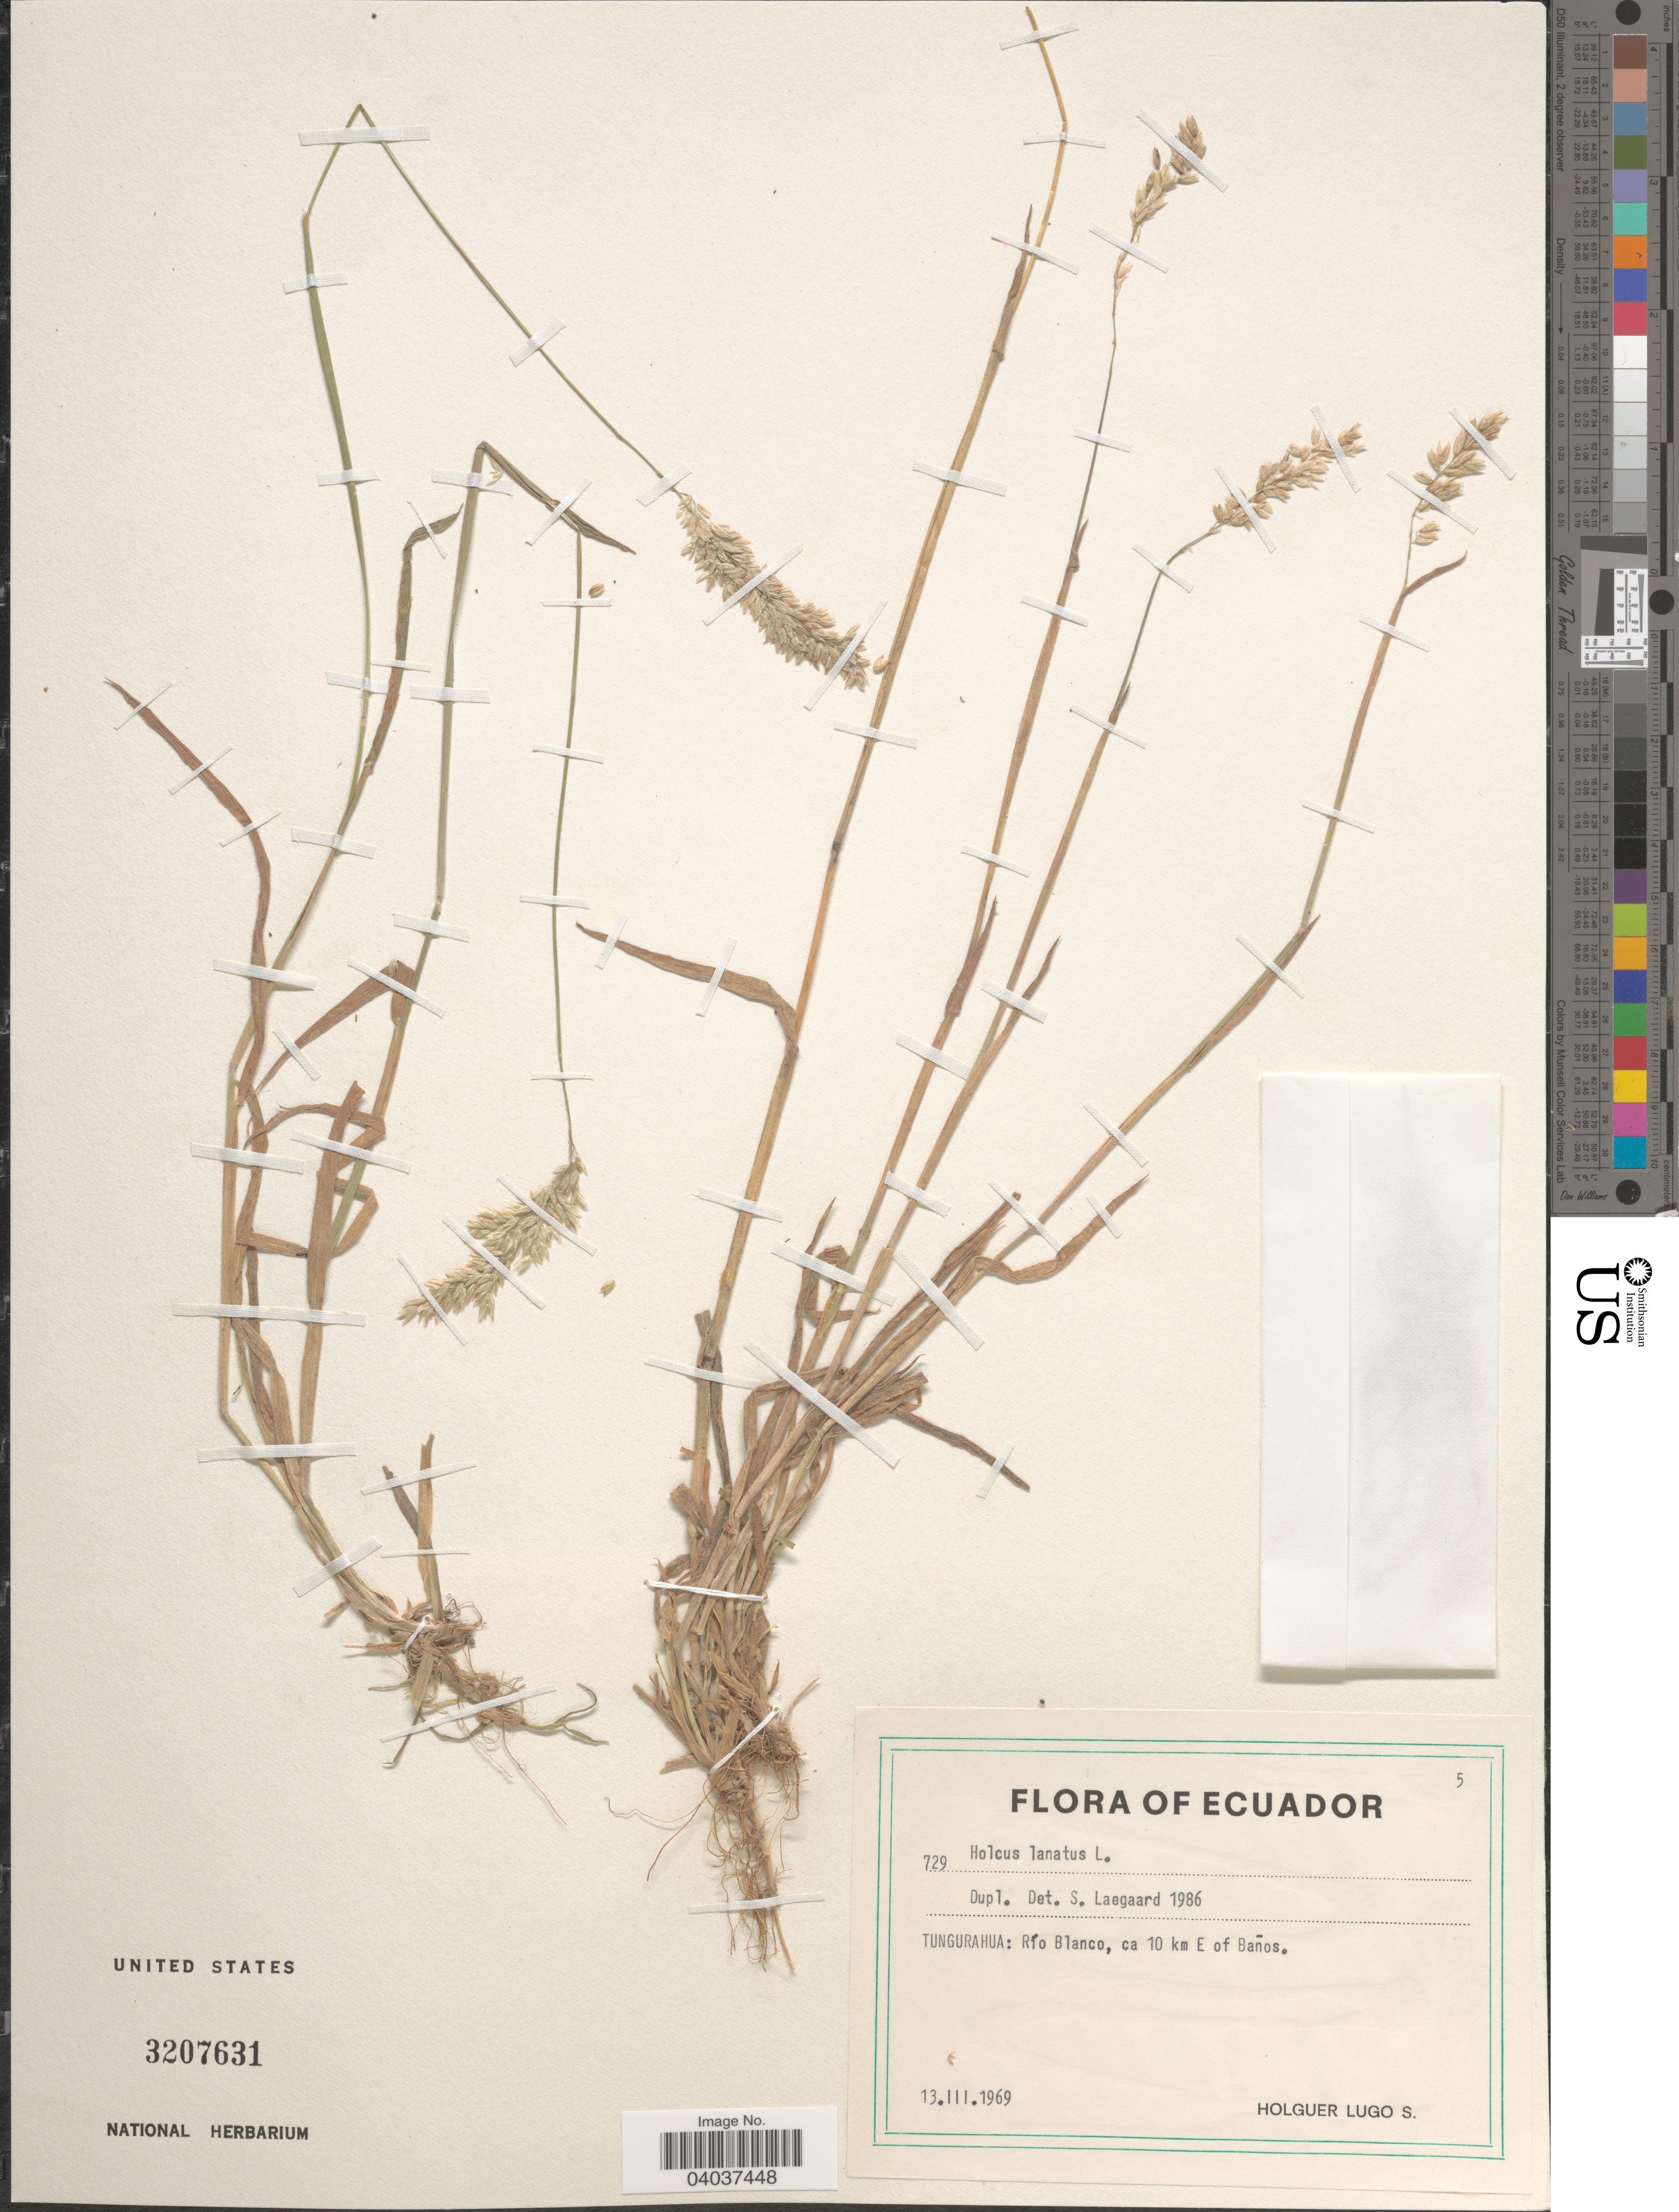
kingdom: Plantae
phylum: Tracheophyta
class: Liliopsida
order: Poales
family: Poaceae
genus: Holcus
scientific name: Holcus lanatus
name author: L.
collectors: H. Lugo S.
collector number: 729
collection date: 1969-03-13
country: Ecuador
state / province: Tungurahua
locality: Río Blanco, ca 10 km E of Baños.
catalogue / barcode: US 3207631